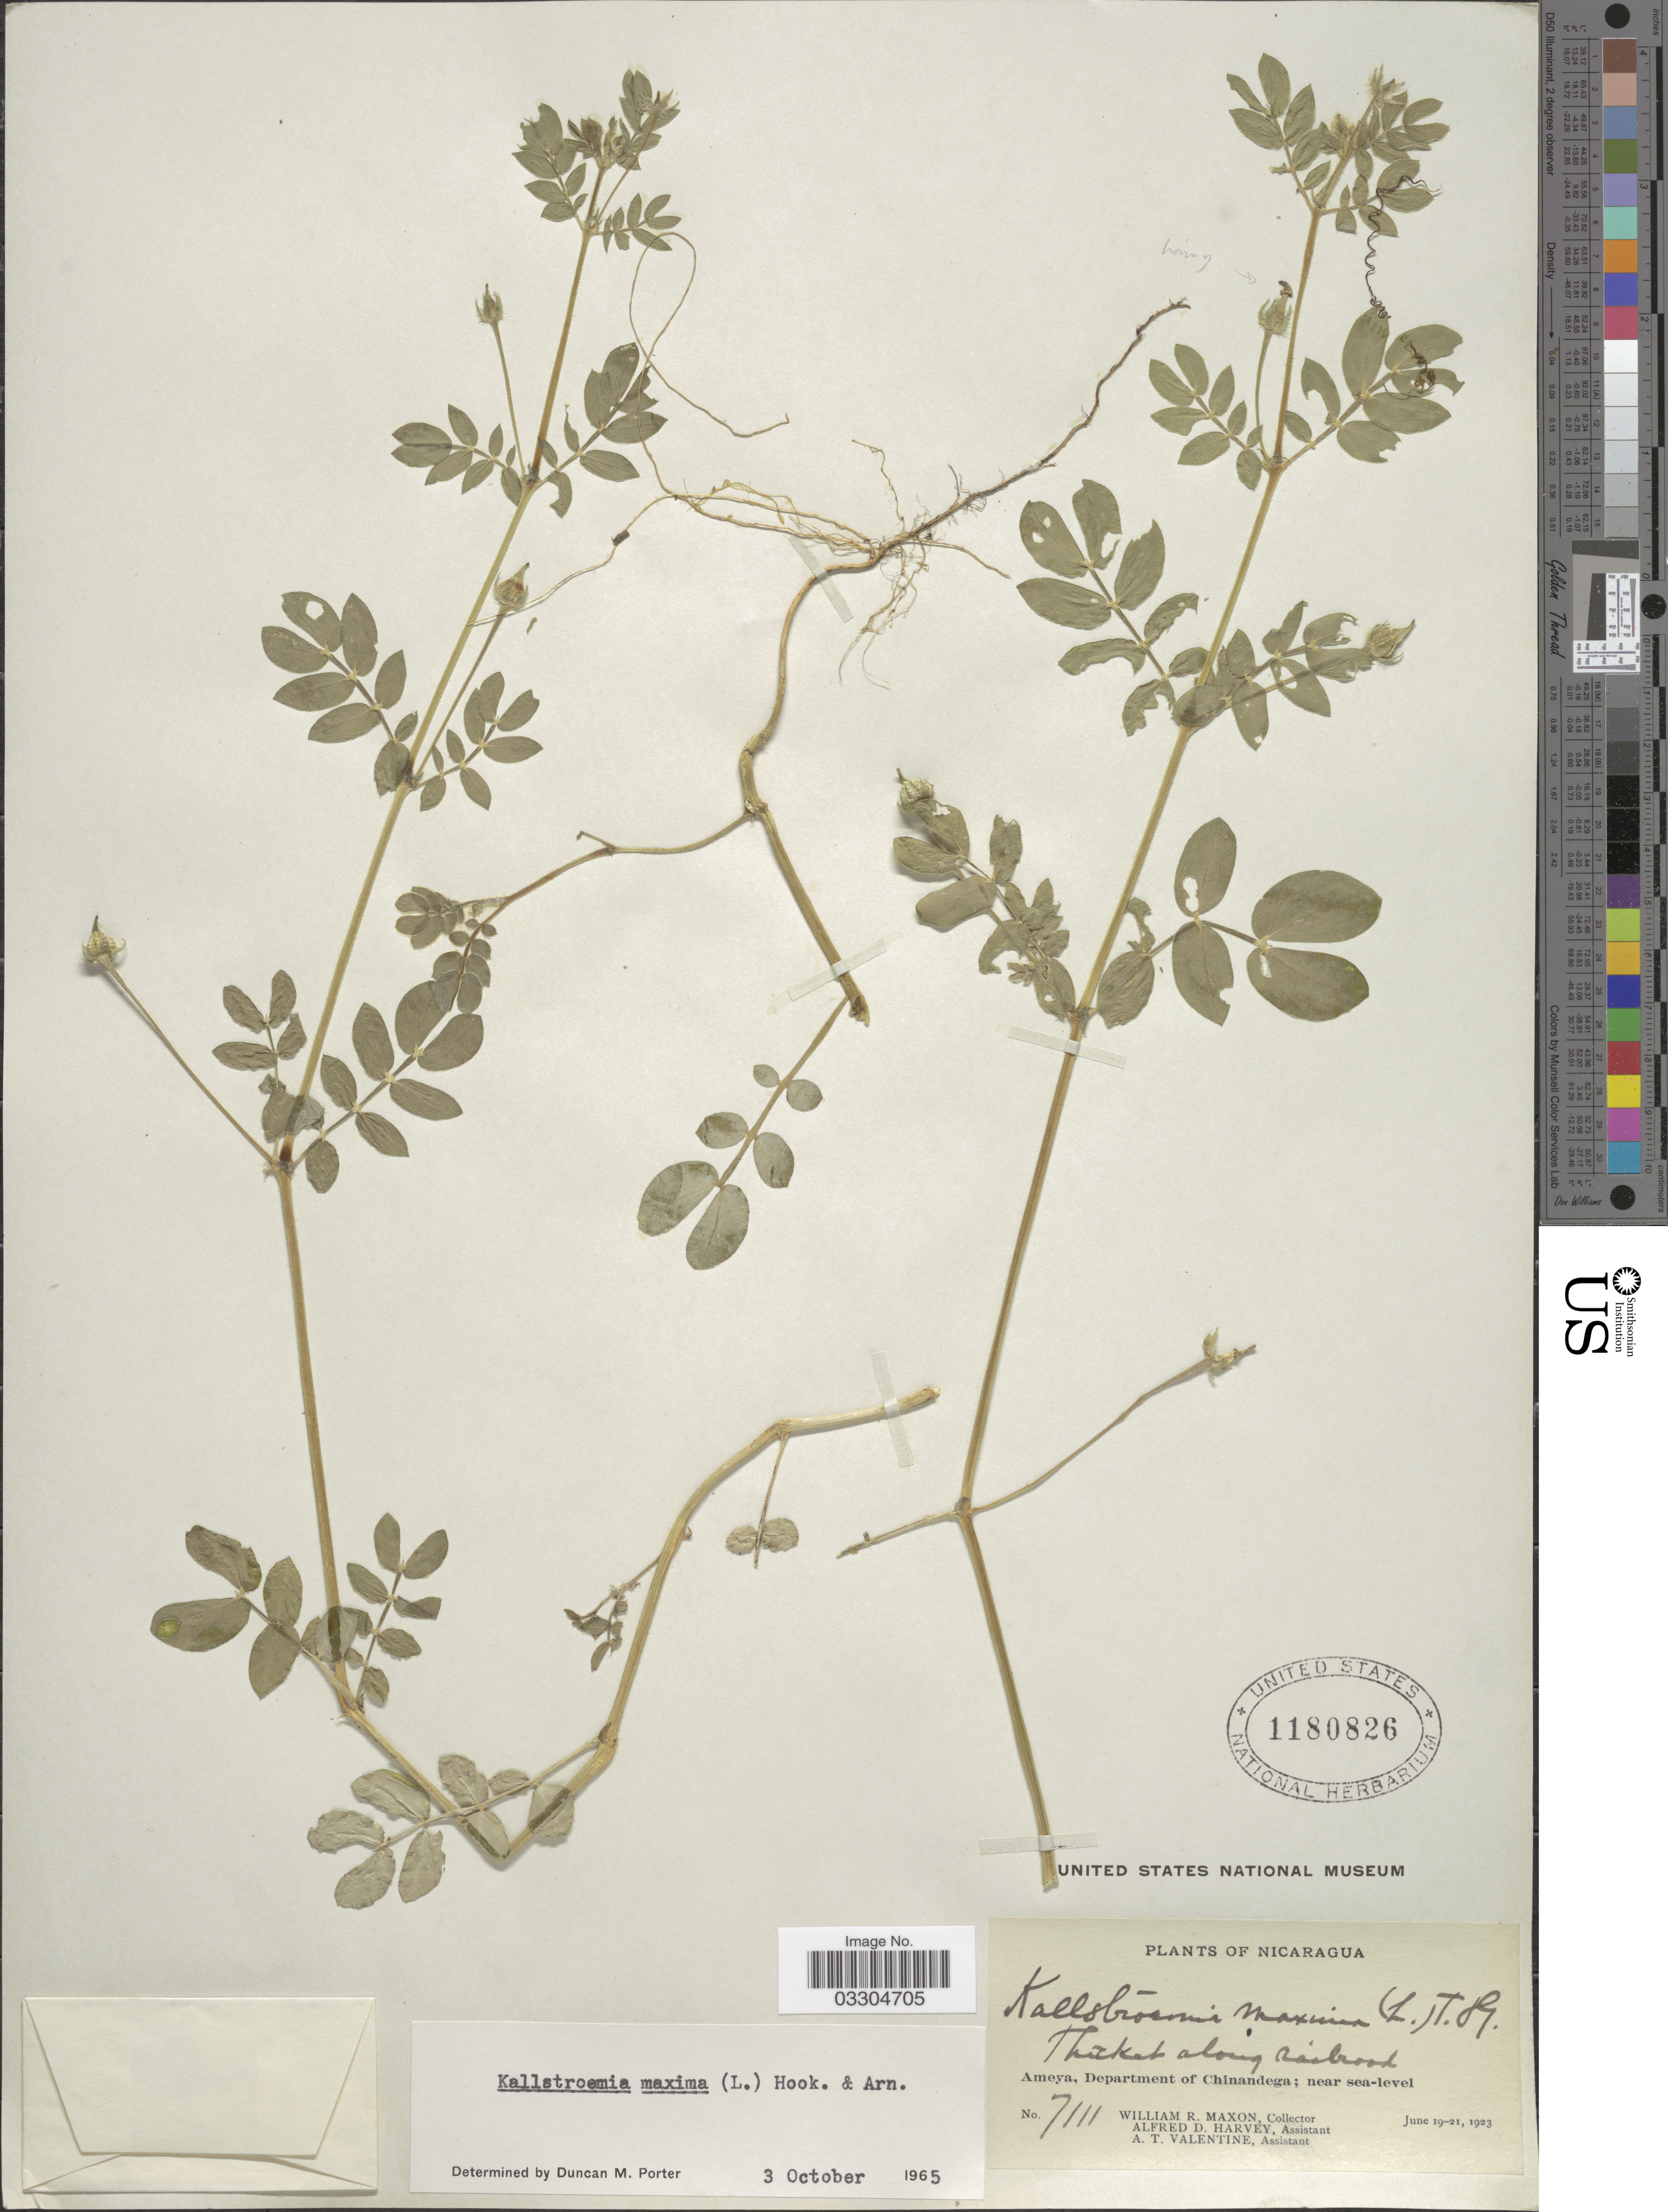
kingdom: Plantae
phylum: Tracheophyta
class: Magnoliopsida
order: Zygophyllales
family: Zygophyllaceae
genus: Kallstroemia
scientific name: Kallstroemia maxima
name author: (L.) Hook. & Arn.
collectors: W. R. Maxon, A. D. Harvey & A. Valentine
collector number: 7111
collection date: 1923-06-19/1923-06-21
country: Nicaragua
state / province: Chinandega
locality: Ameya, Department of Chinandega.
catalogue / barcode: US 1180826